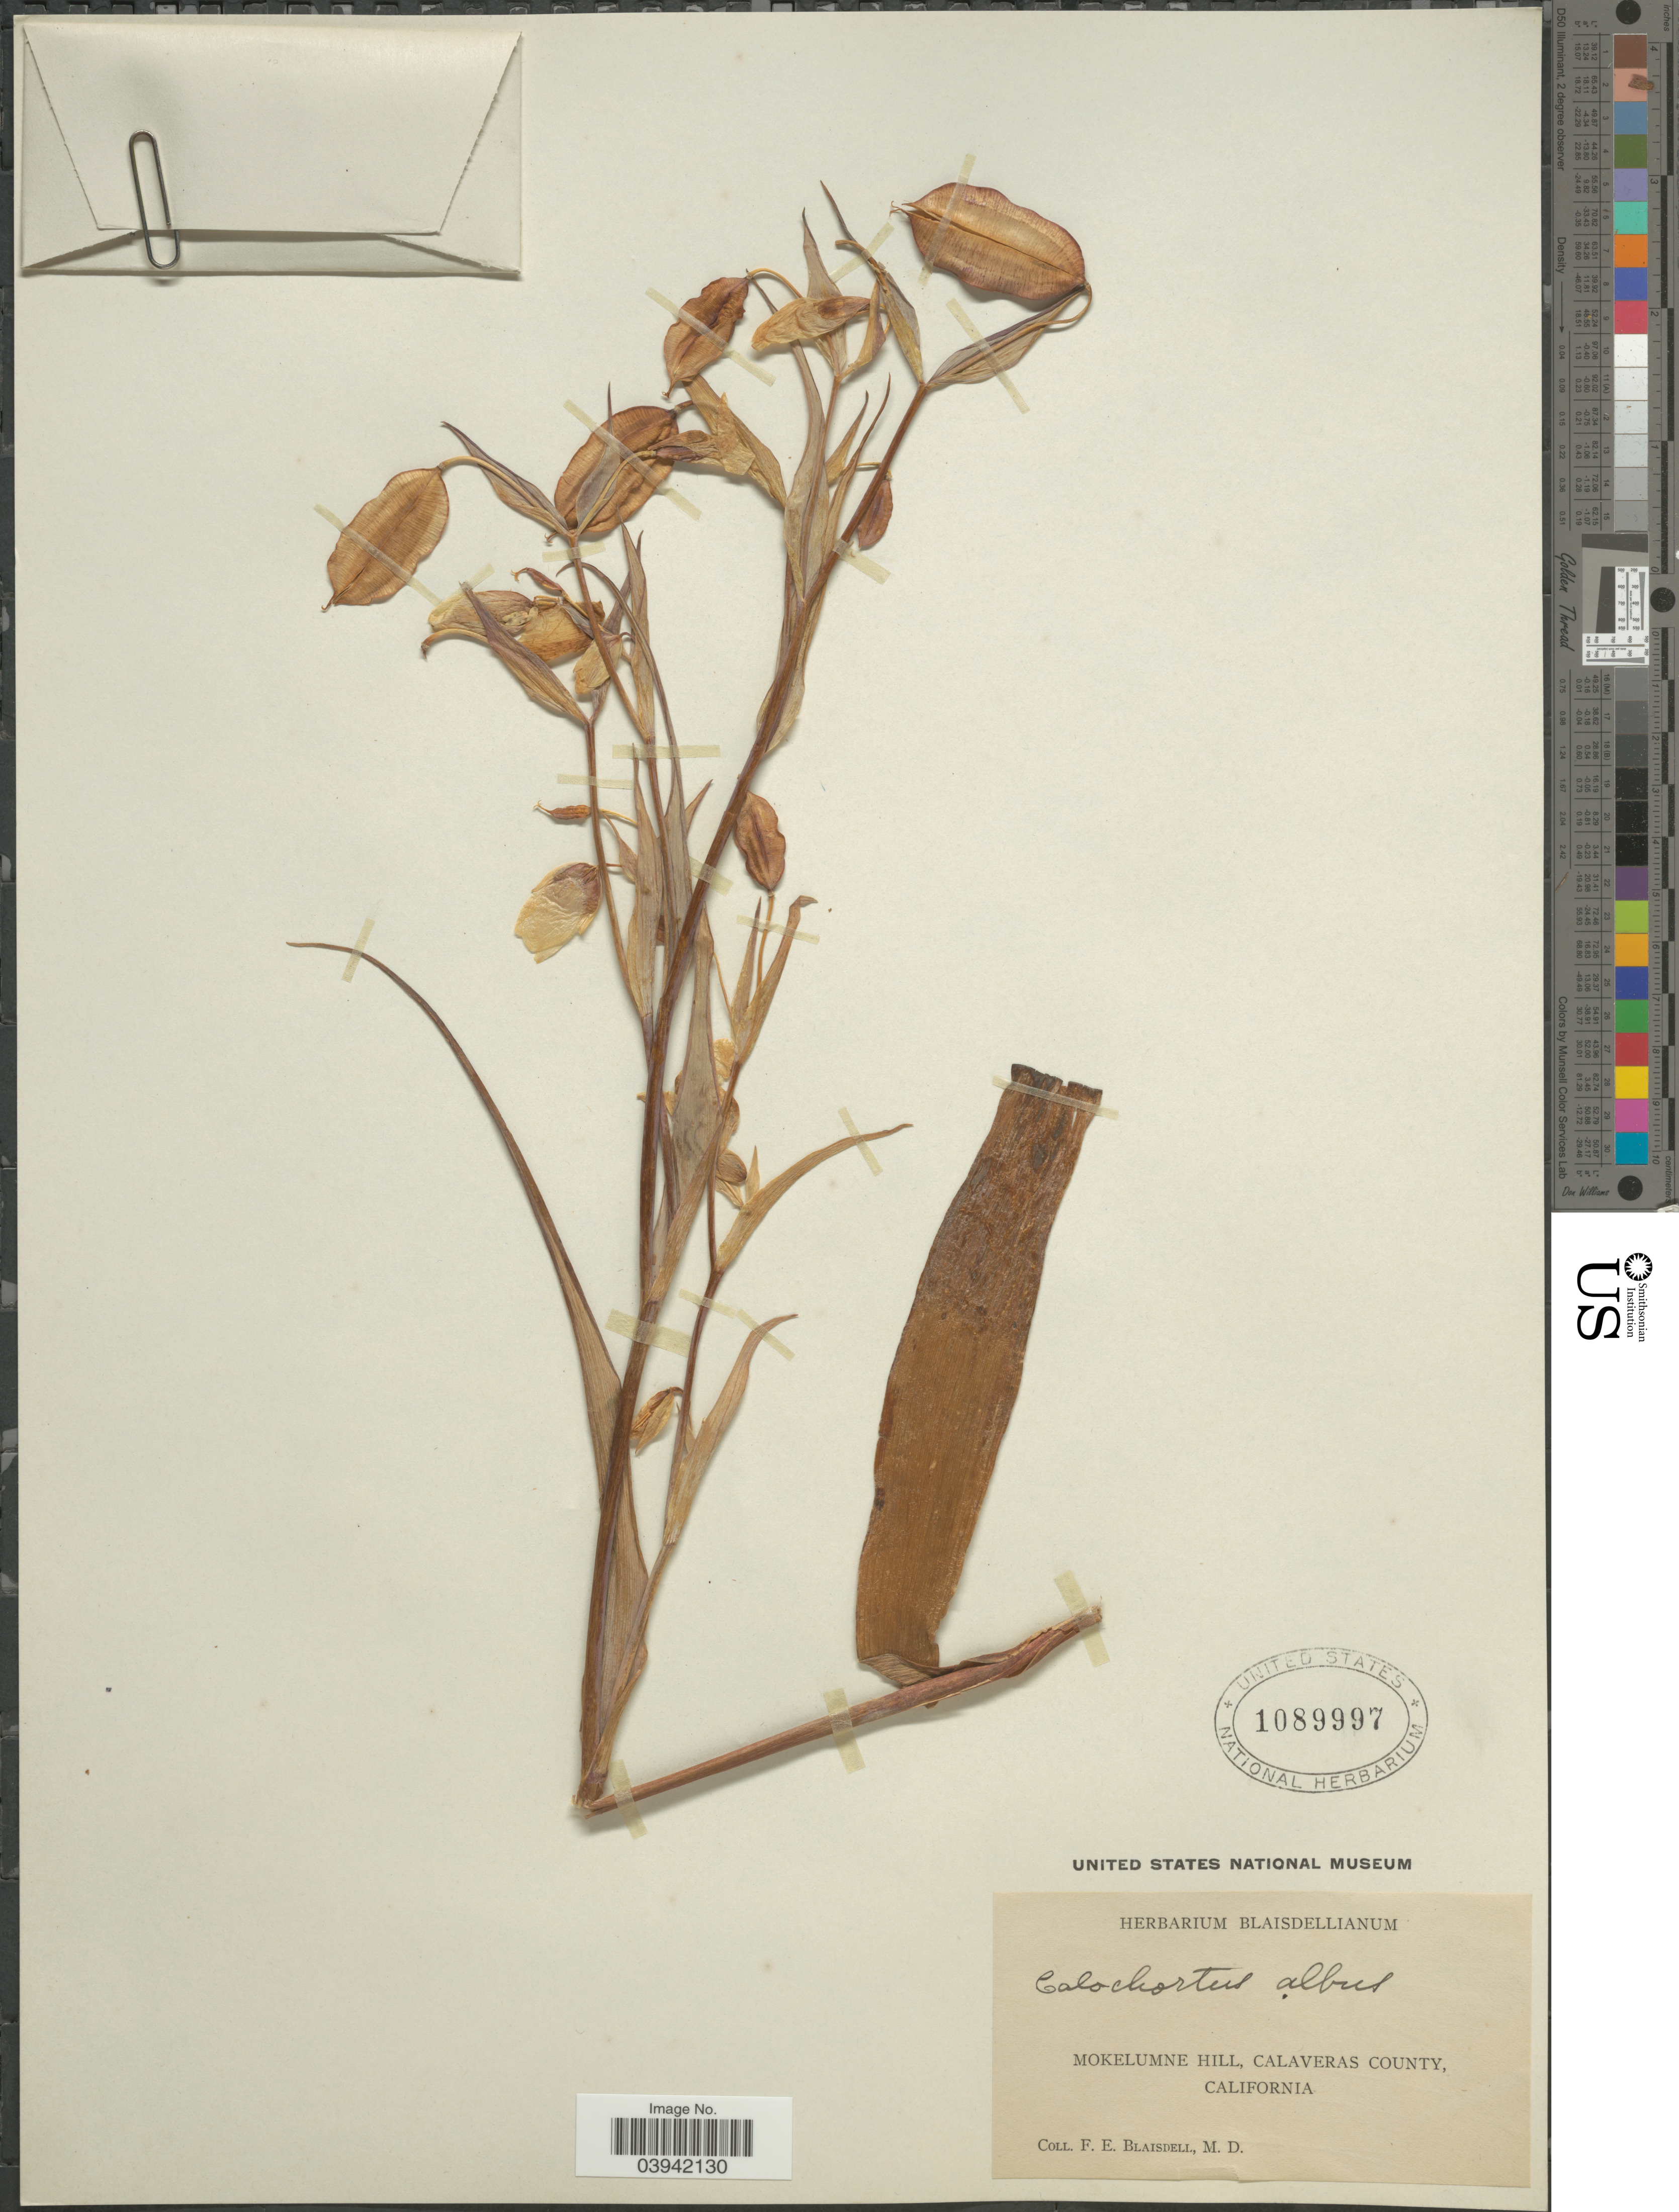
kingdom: Plantae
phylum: Tracheophyta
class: Liliopsida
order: Liliales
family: Liliaceae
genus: Calochortus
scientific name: Calochortus albus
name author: (Benth.) Douglas ex Benth.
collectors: F. Blaisdell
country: United States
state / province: California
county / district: Calaveras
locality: Mokelumne Hill, Calaveras County.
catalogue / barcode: US 1089997